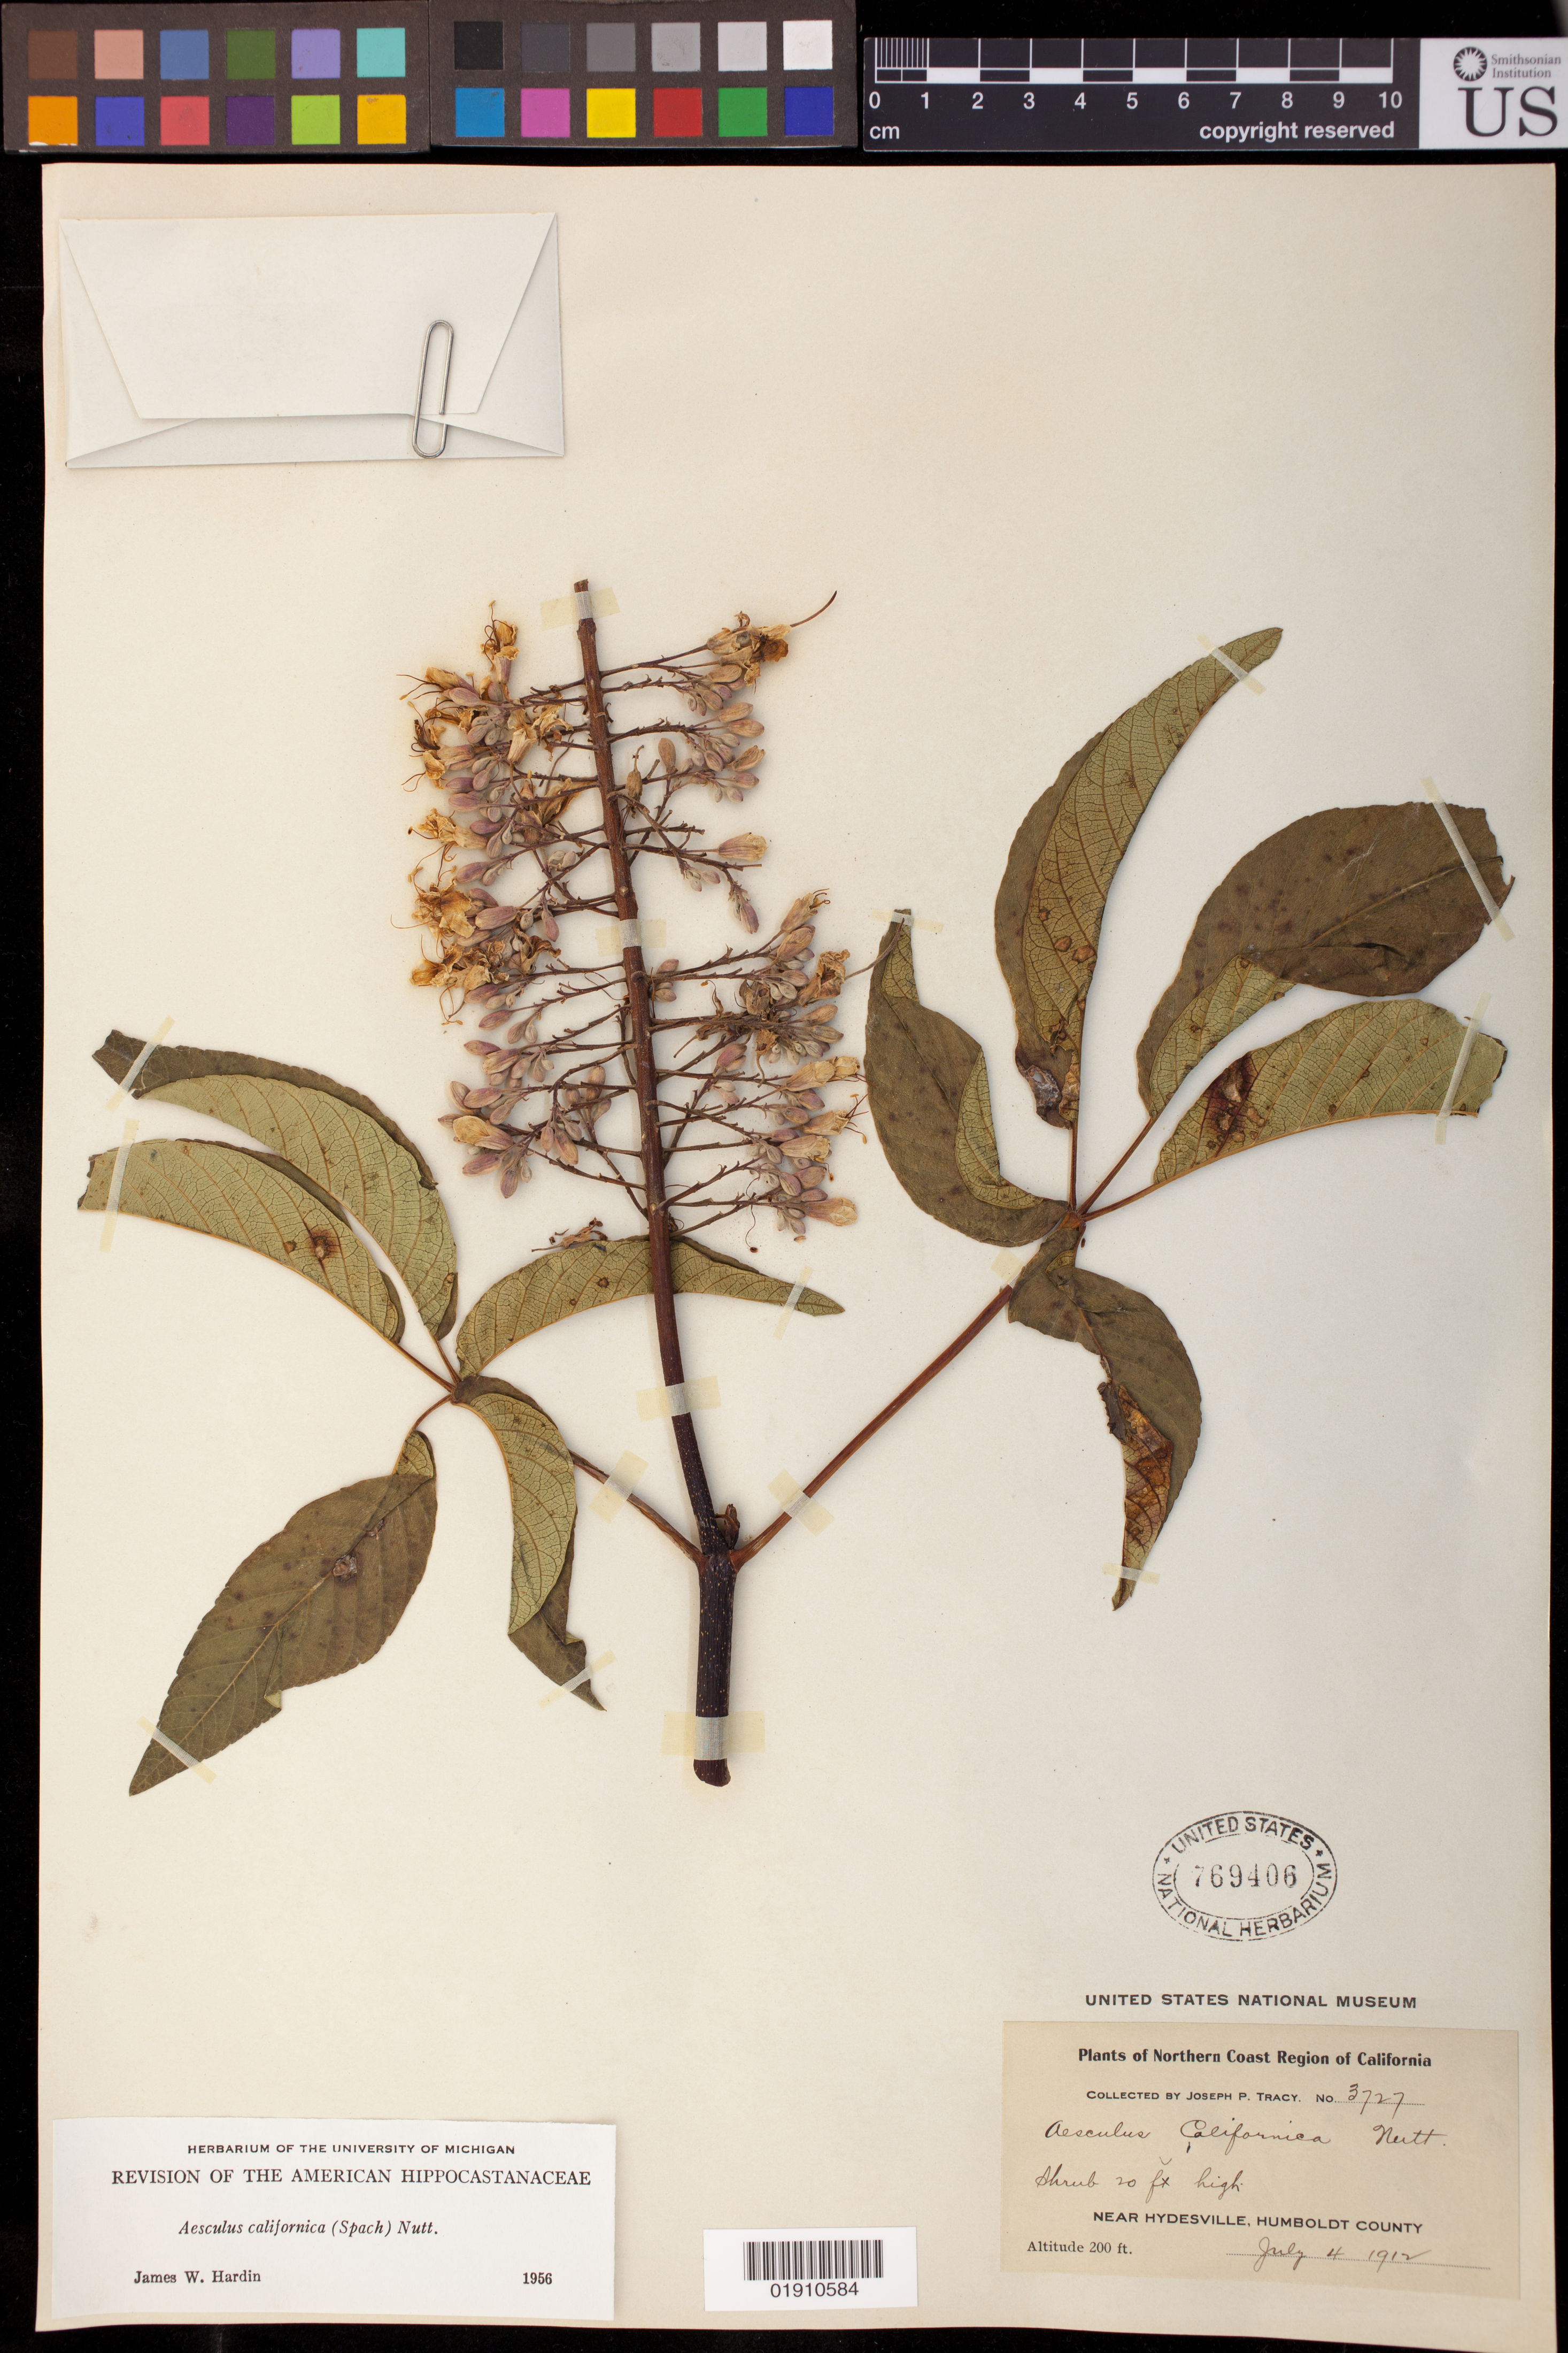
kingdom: Plantae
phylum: Tracheophyta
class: Magnoliopsida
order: Sapindales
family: Sapindaceae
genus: Aesculus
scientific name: Aesculus californica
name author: (Spach) Nutt.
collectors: J. Tracy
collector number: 3727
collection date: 1912-07-04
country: United States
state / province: California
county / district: Humboldt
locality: Near Hydesville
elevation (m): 61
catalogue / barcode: US 769406